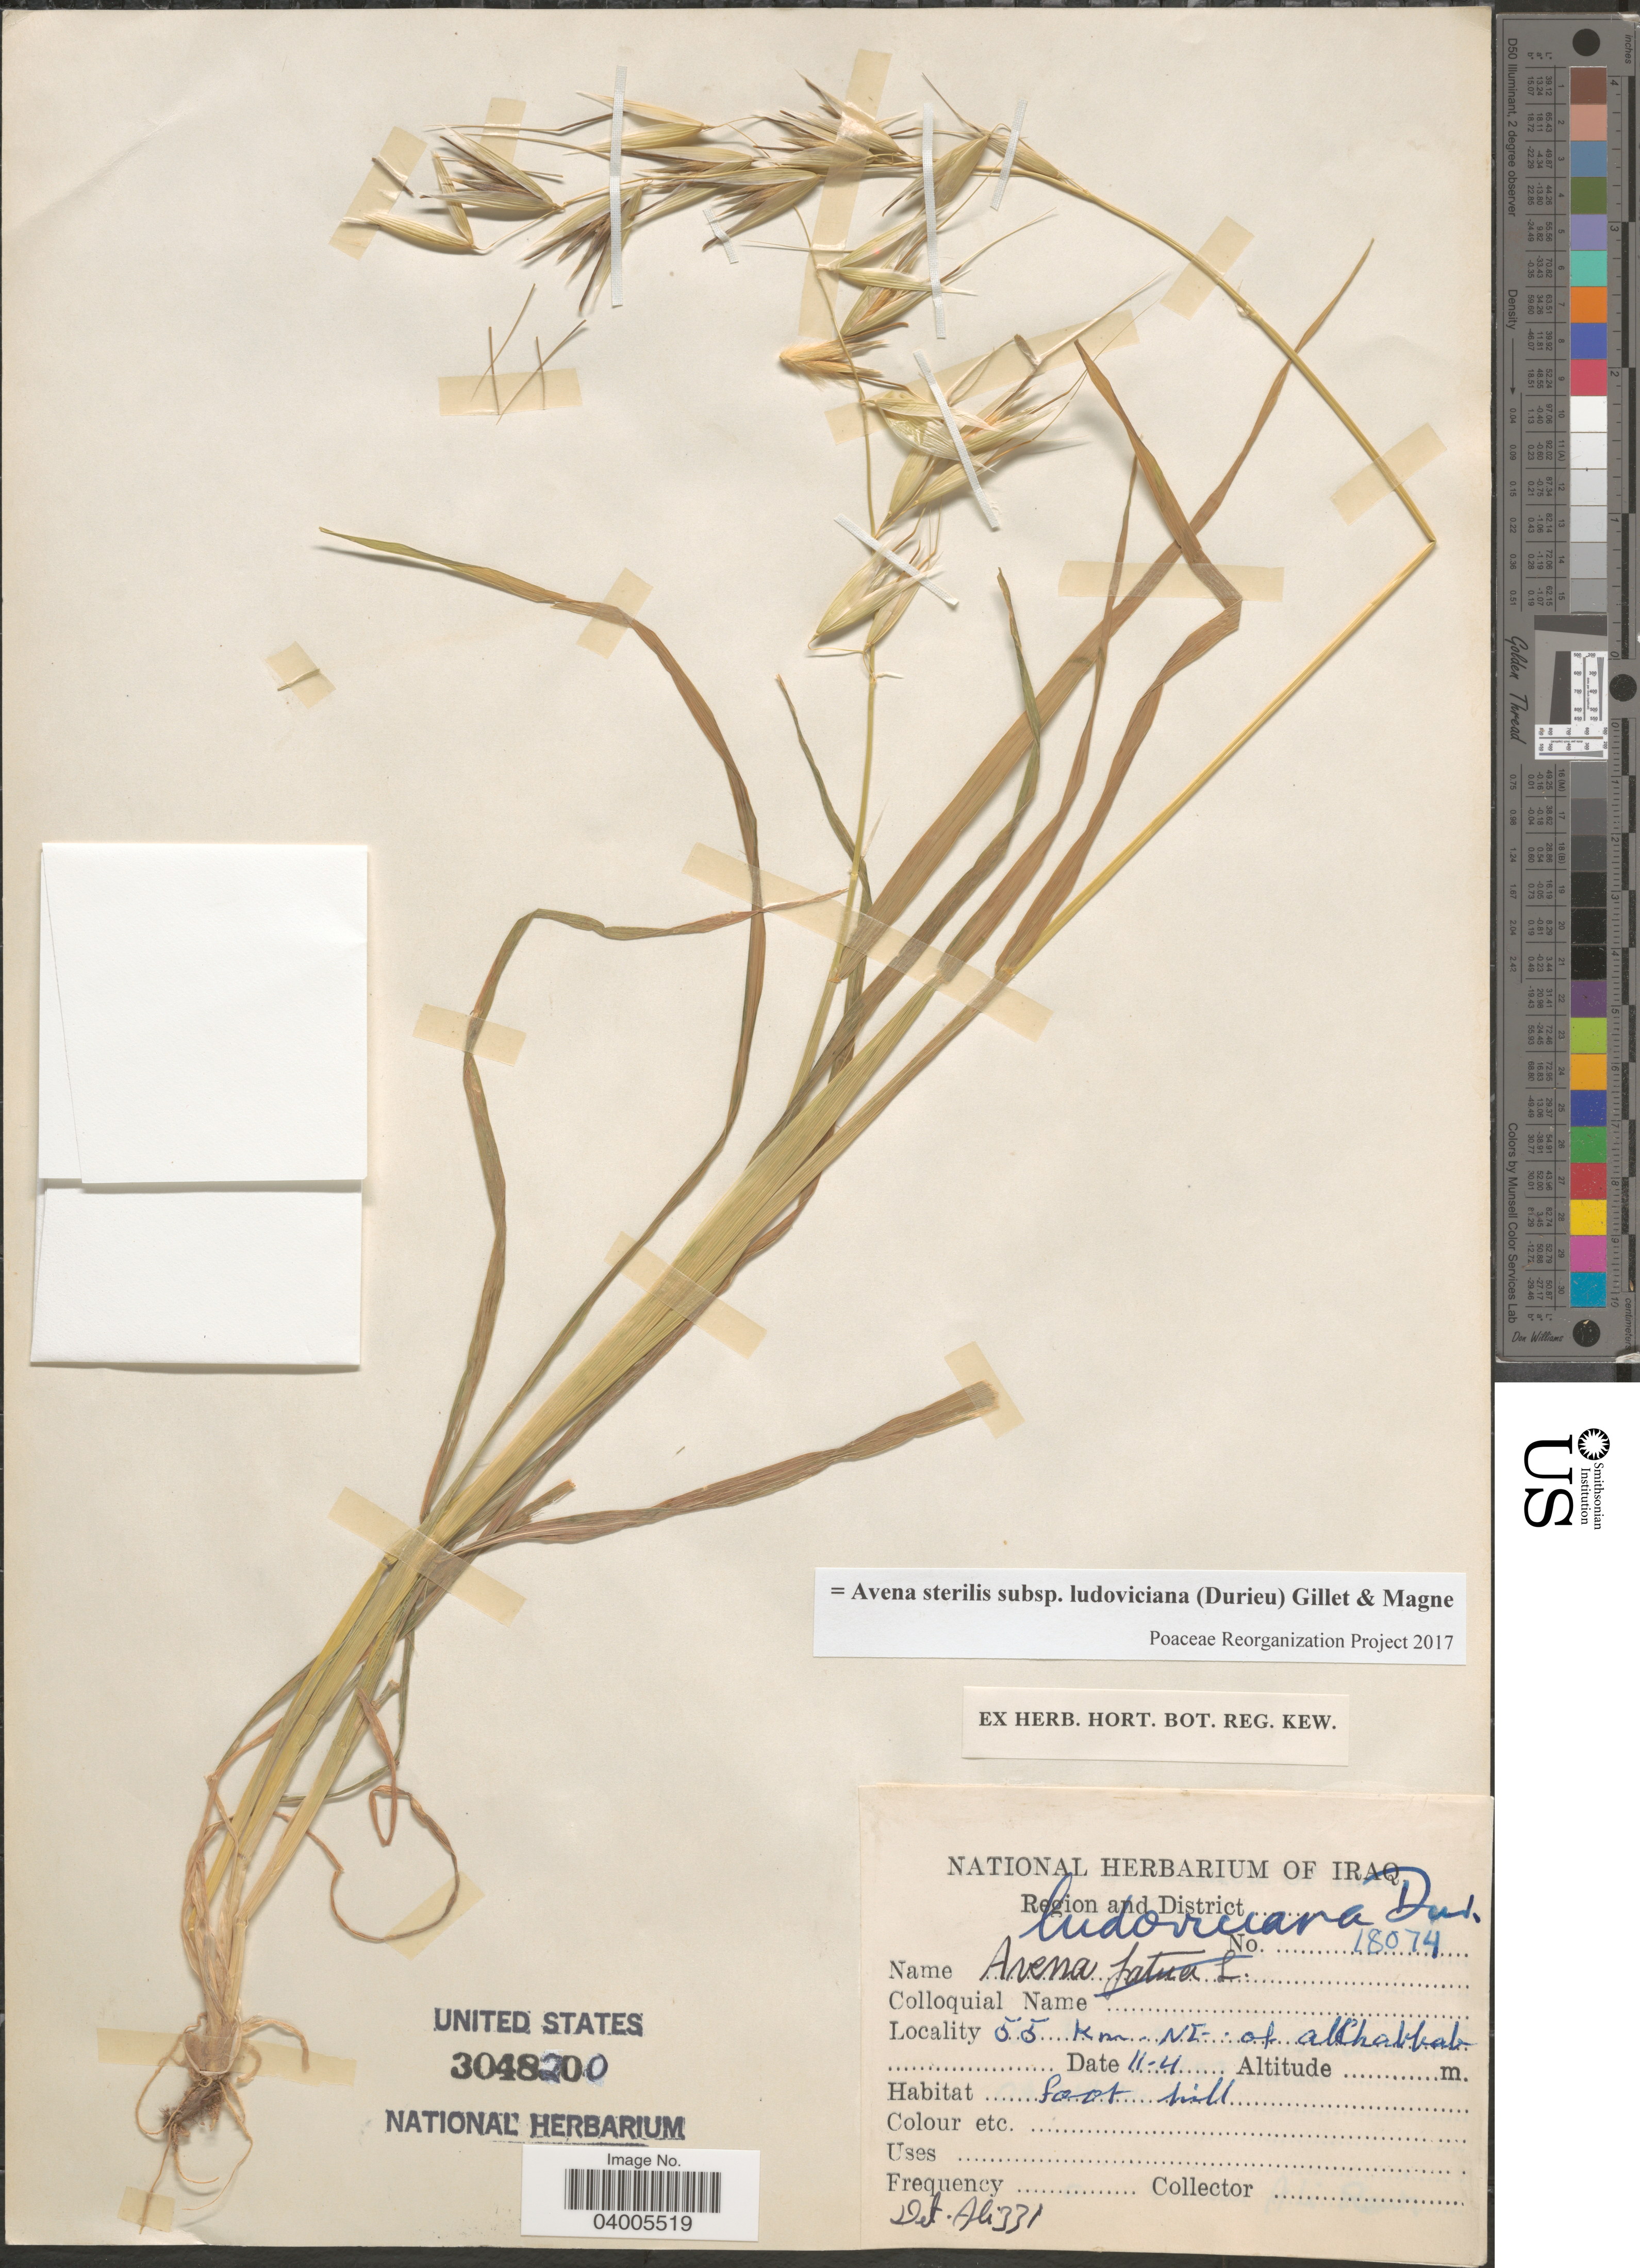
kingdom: Plantae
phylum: Tracheophyta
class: Liliopsida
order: Poales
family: Poaceae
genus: Avena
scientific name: Avena sterilis subsp. ludoviciana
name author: (Durieu) J.M. Gillett & Magne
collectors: National Herbarium of Iraq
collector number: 18074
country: Iraq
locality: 55 km. NE. of Akhabbab [interpreted].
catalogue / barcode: US 3048200